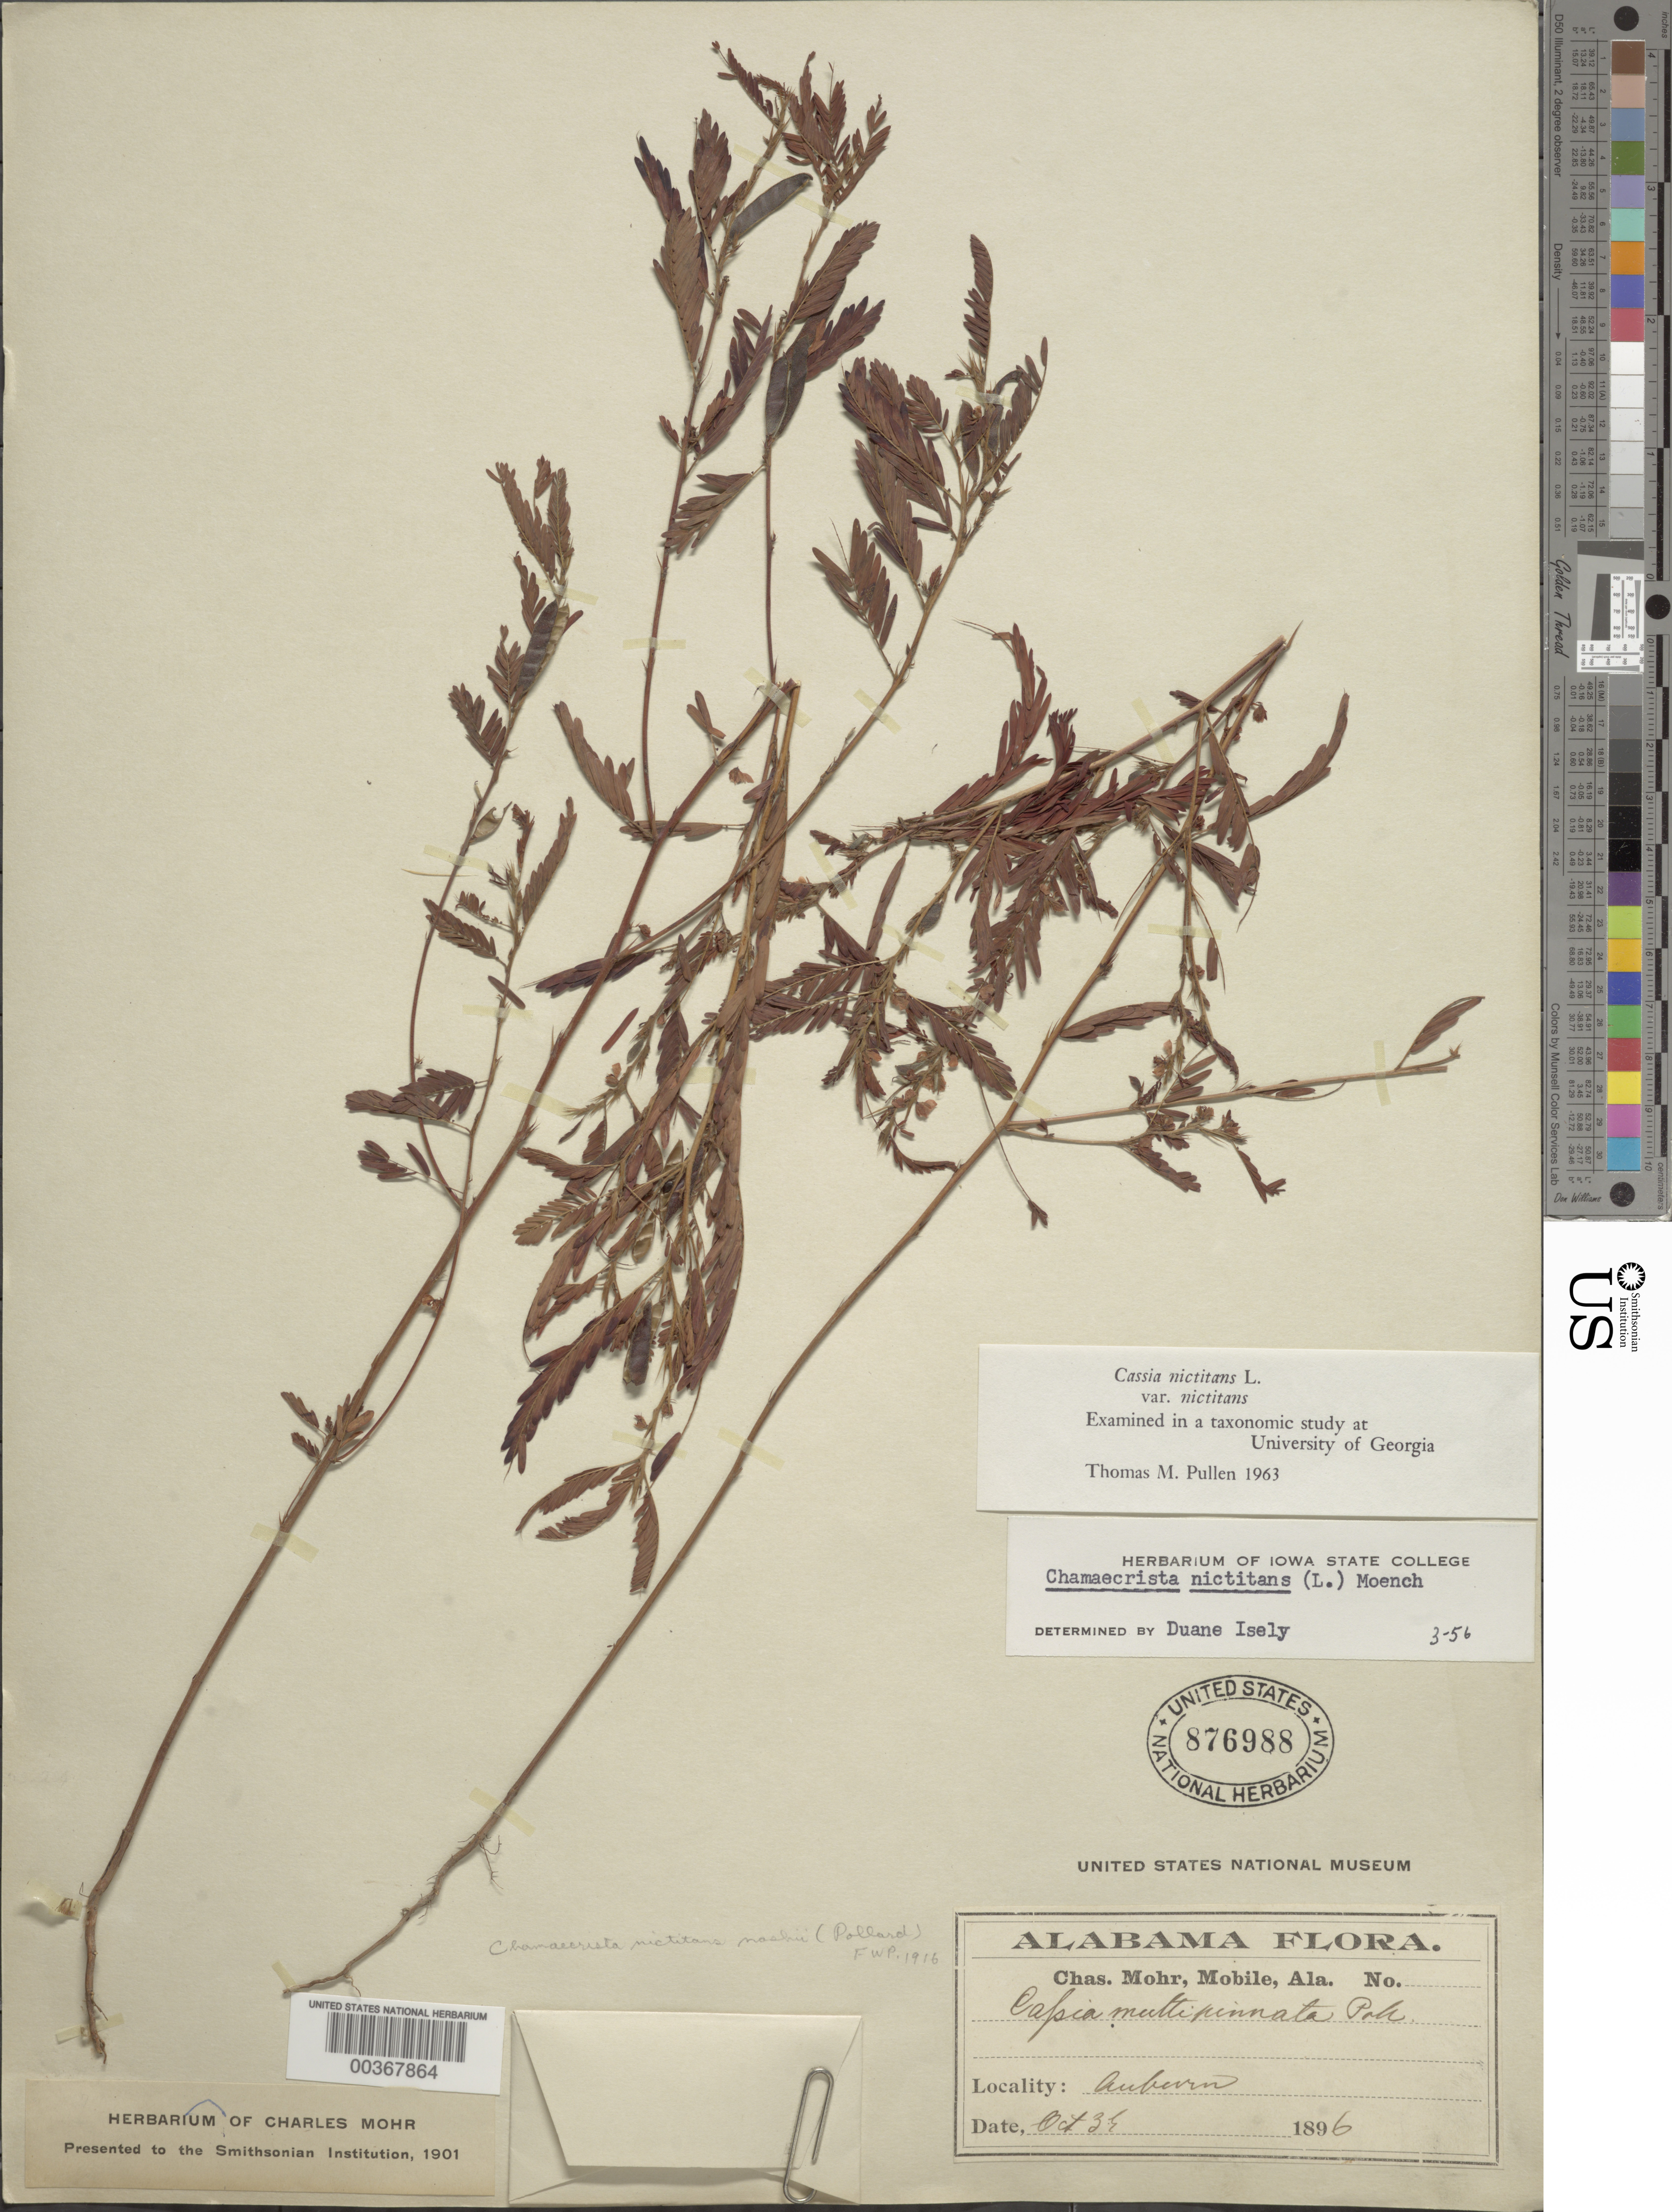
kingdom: Plantae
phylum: Tracheophyta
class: Magnoliopsida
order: Fabales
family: Fabaceae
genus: Chamaecrista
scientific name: Chamaecrista nictitans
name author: (L.) Moench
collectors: C. T. Mohr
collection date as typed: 31 Oct 1896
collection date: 1896-10-31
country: United States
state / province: Alabama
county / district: Lee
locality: Auburn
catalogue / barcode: US 876988